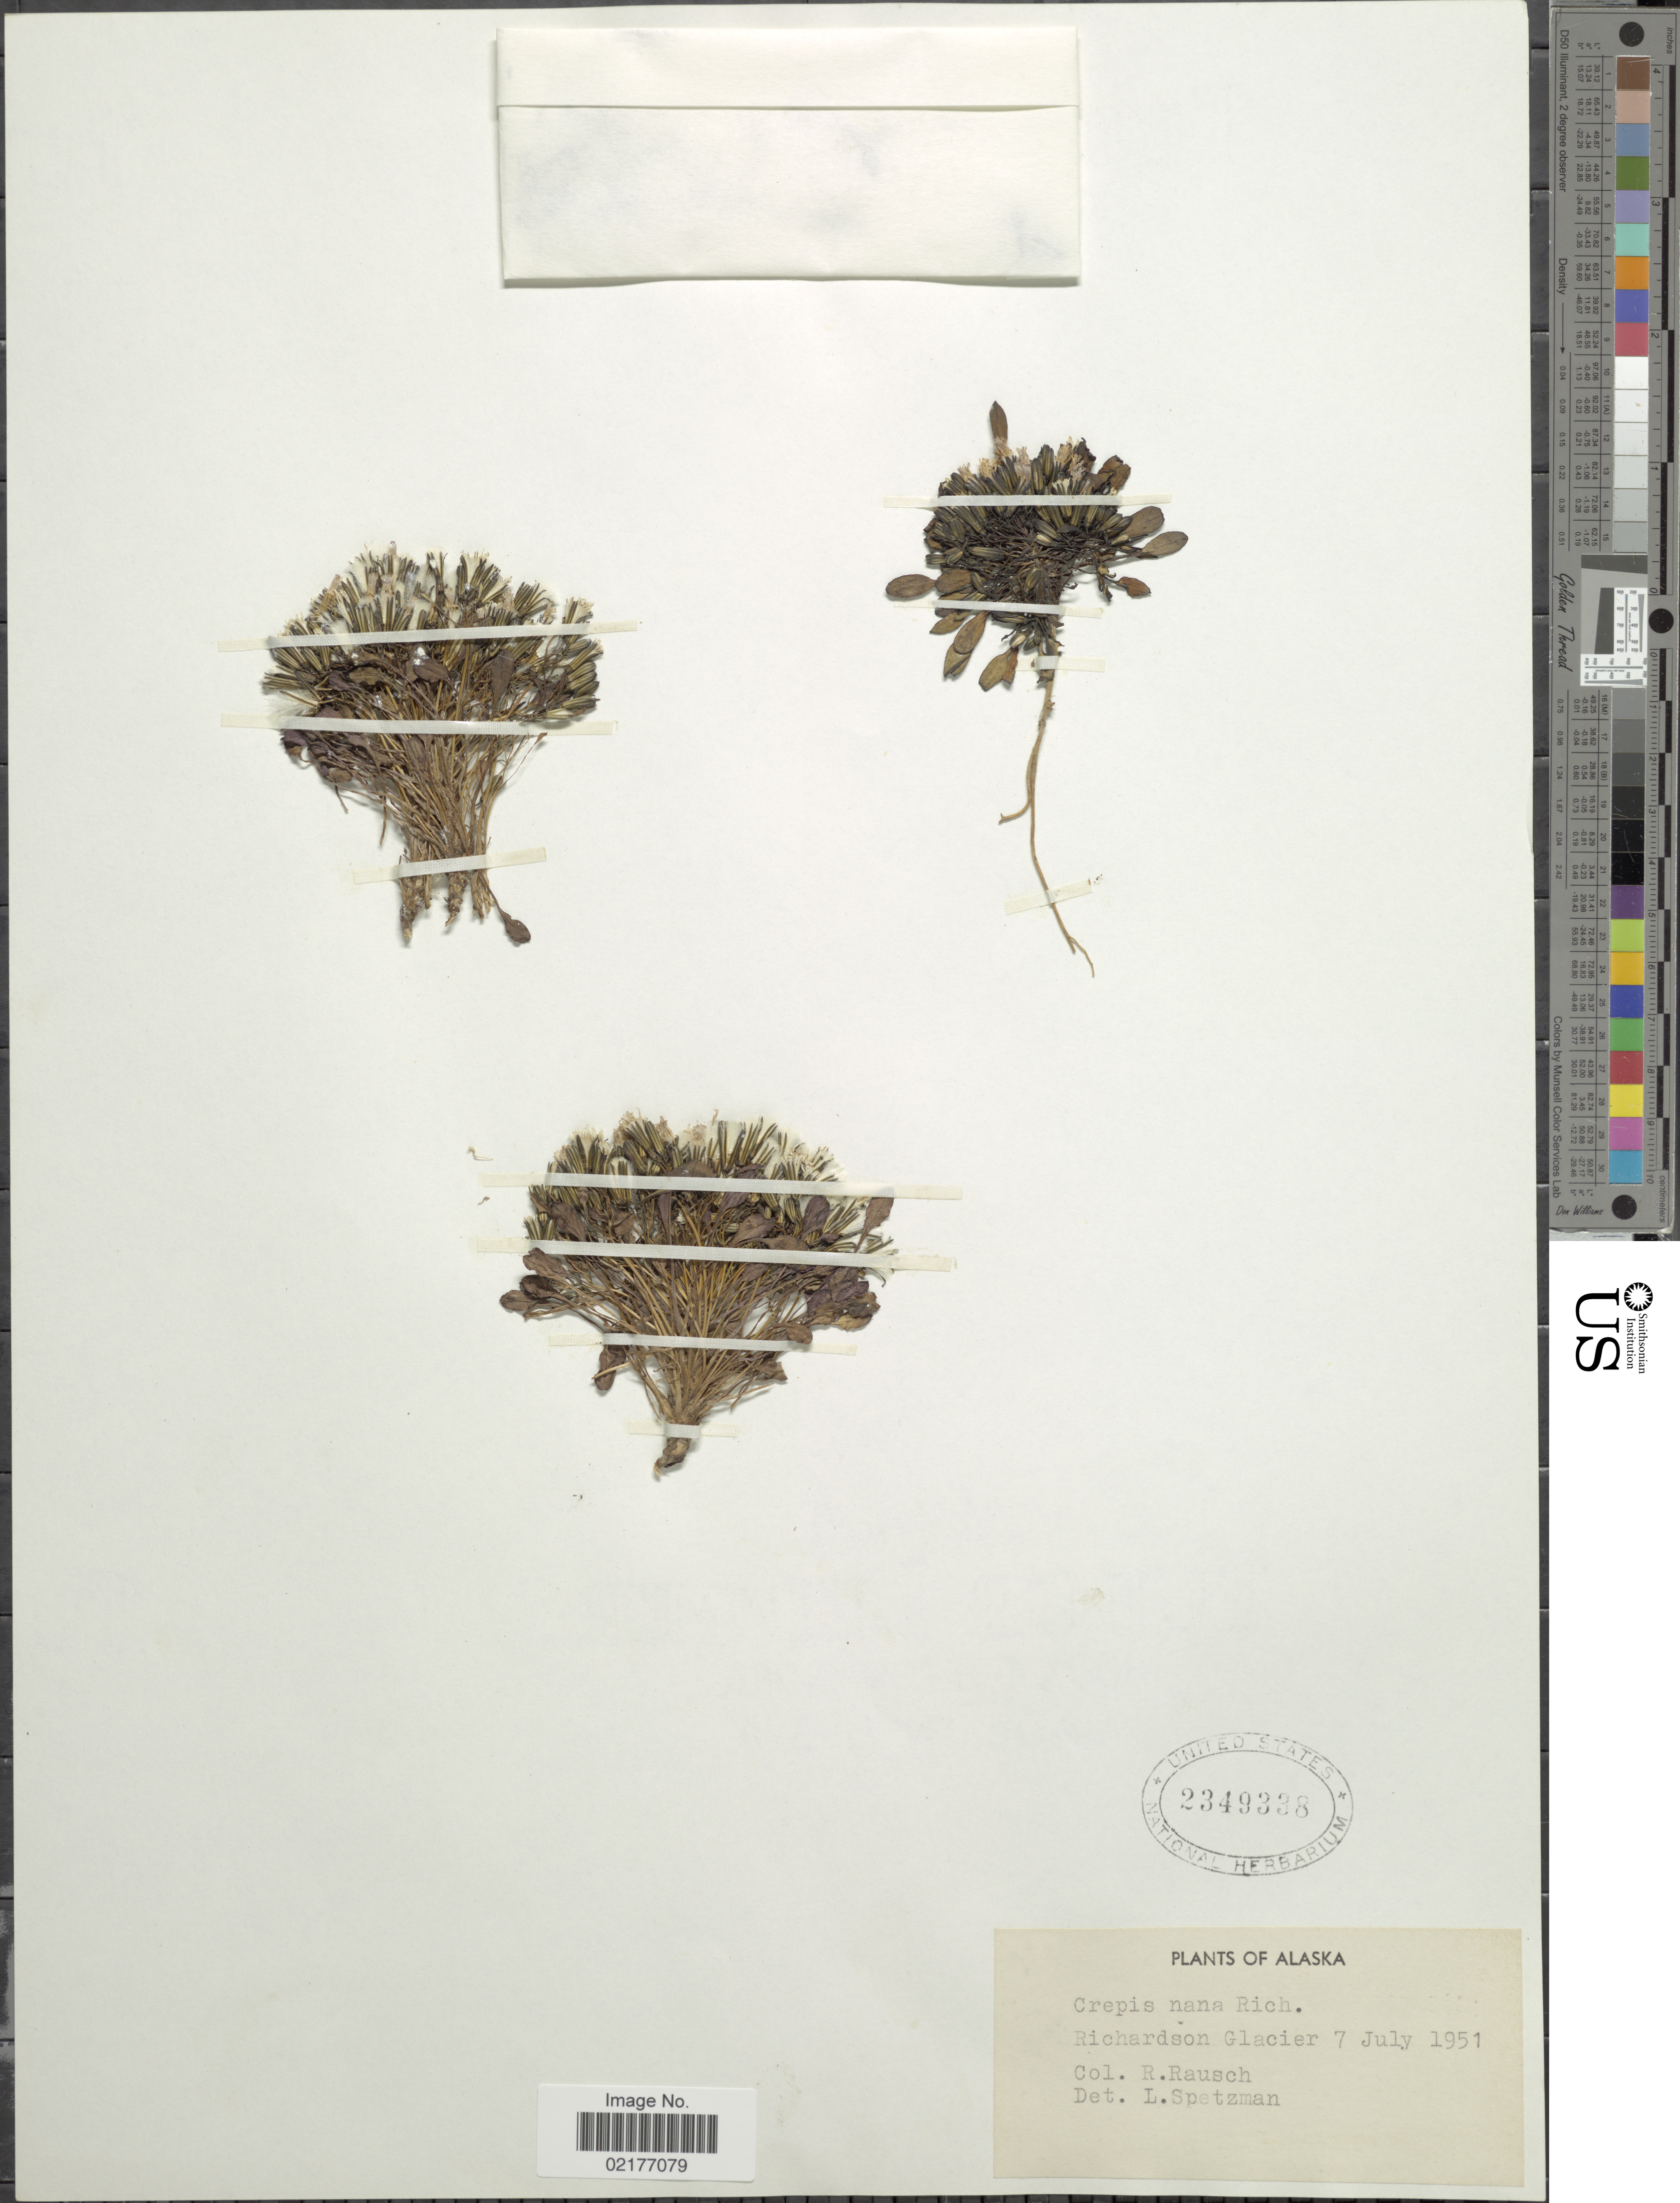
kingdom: Plantae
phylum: Tracheophyta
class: Magnoliopsida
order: Asterales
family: Asteraceae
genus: Askellia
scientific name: Askellia pygmaea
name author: (Ledeb.) Sennikov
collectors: R. Rausch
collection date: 1951-07-07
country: United States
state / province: Alaska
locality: Richardson Glacier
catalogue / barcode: US 2349338